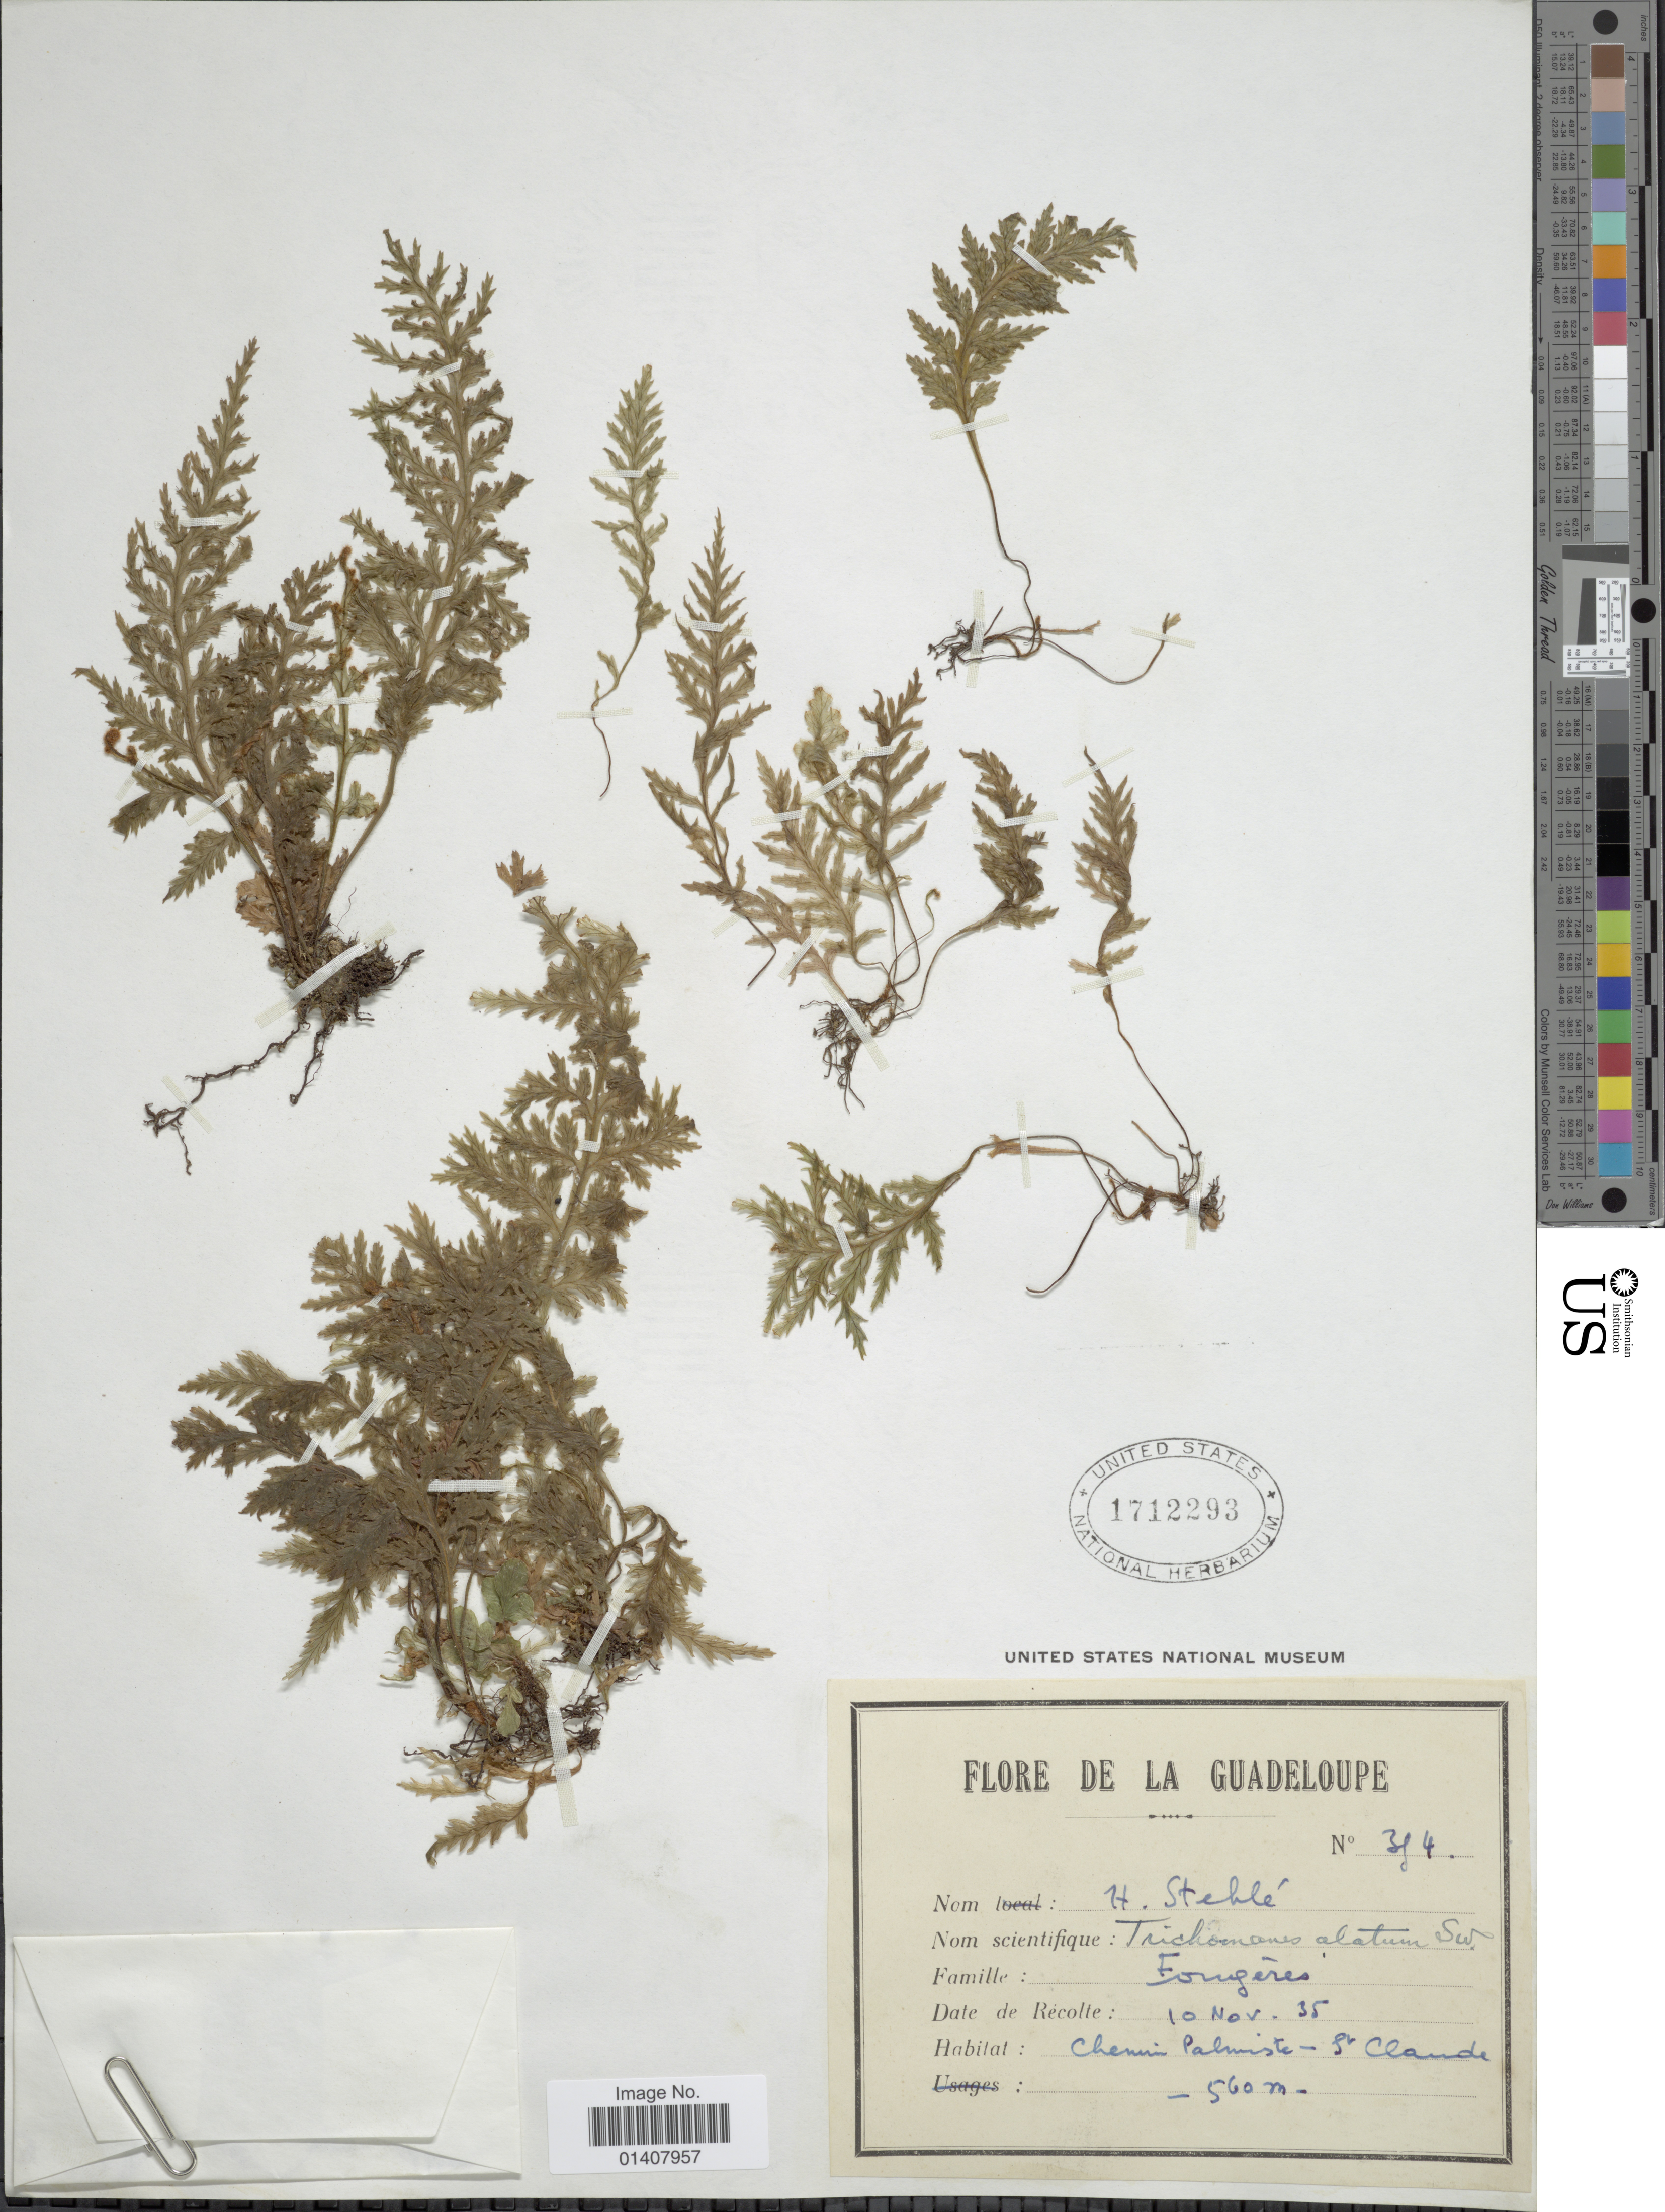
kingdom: Plantae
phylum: Tracheophyta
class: Polypodiopsida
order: Hymenophyllales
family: Hymenophyllaceae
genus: Trichomanes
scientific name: Trichomanes alatum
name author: Sw.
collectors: H. Stehlé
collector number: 394*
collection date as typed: Transcribed d/m/y: 10/11/35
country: Guadeloupe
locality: Chemin Palmiste-St. Claude, Fougères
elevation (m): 560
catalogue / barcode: US 1712293